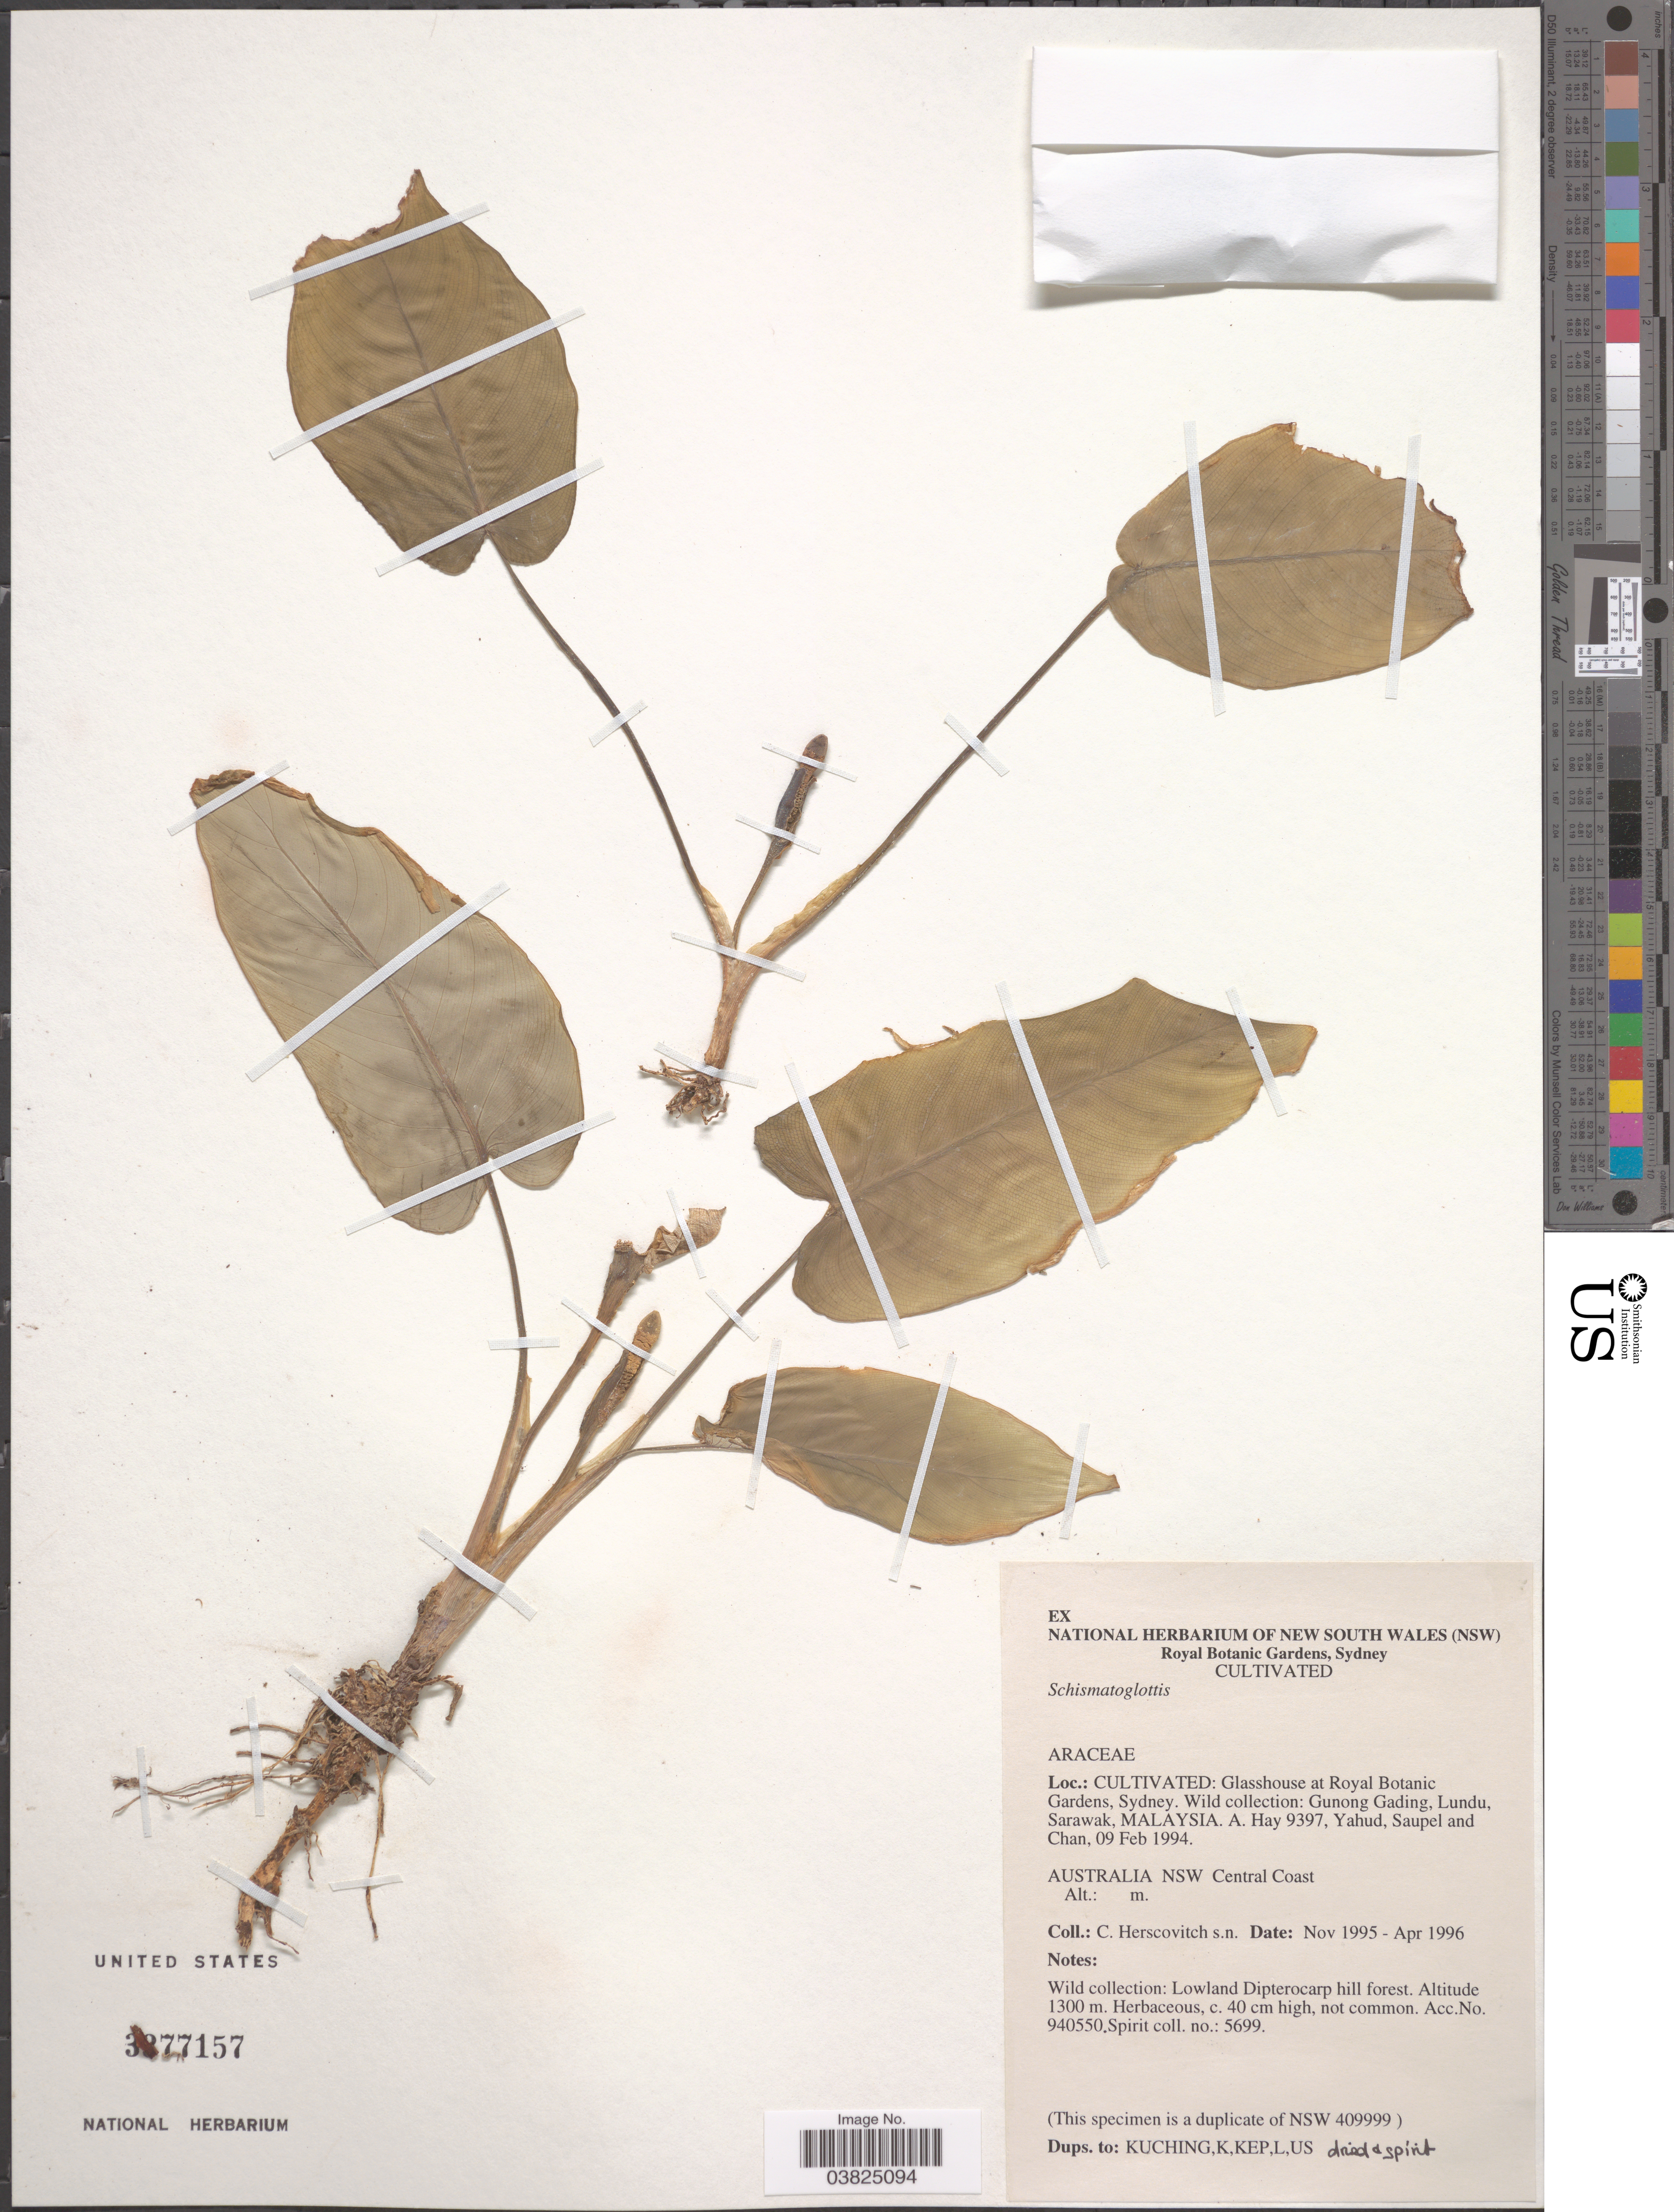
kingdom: Plantae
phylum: Tracheophyta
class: Liliopsida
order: Alismatales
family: Araceae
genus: Schismatoglottis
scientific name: Schismatoglottis sp.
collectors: C. Herscovitch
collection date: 1995-11/1996-04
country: Australia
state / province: New South Wales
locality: Glasshouse at Royal Botanic Gardens, Sydney. Central Coast.